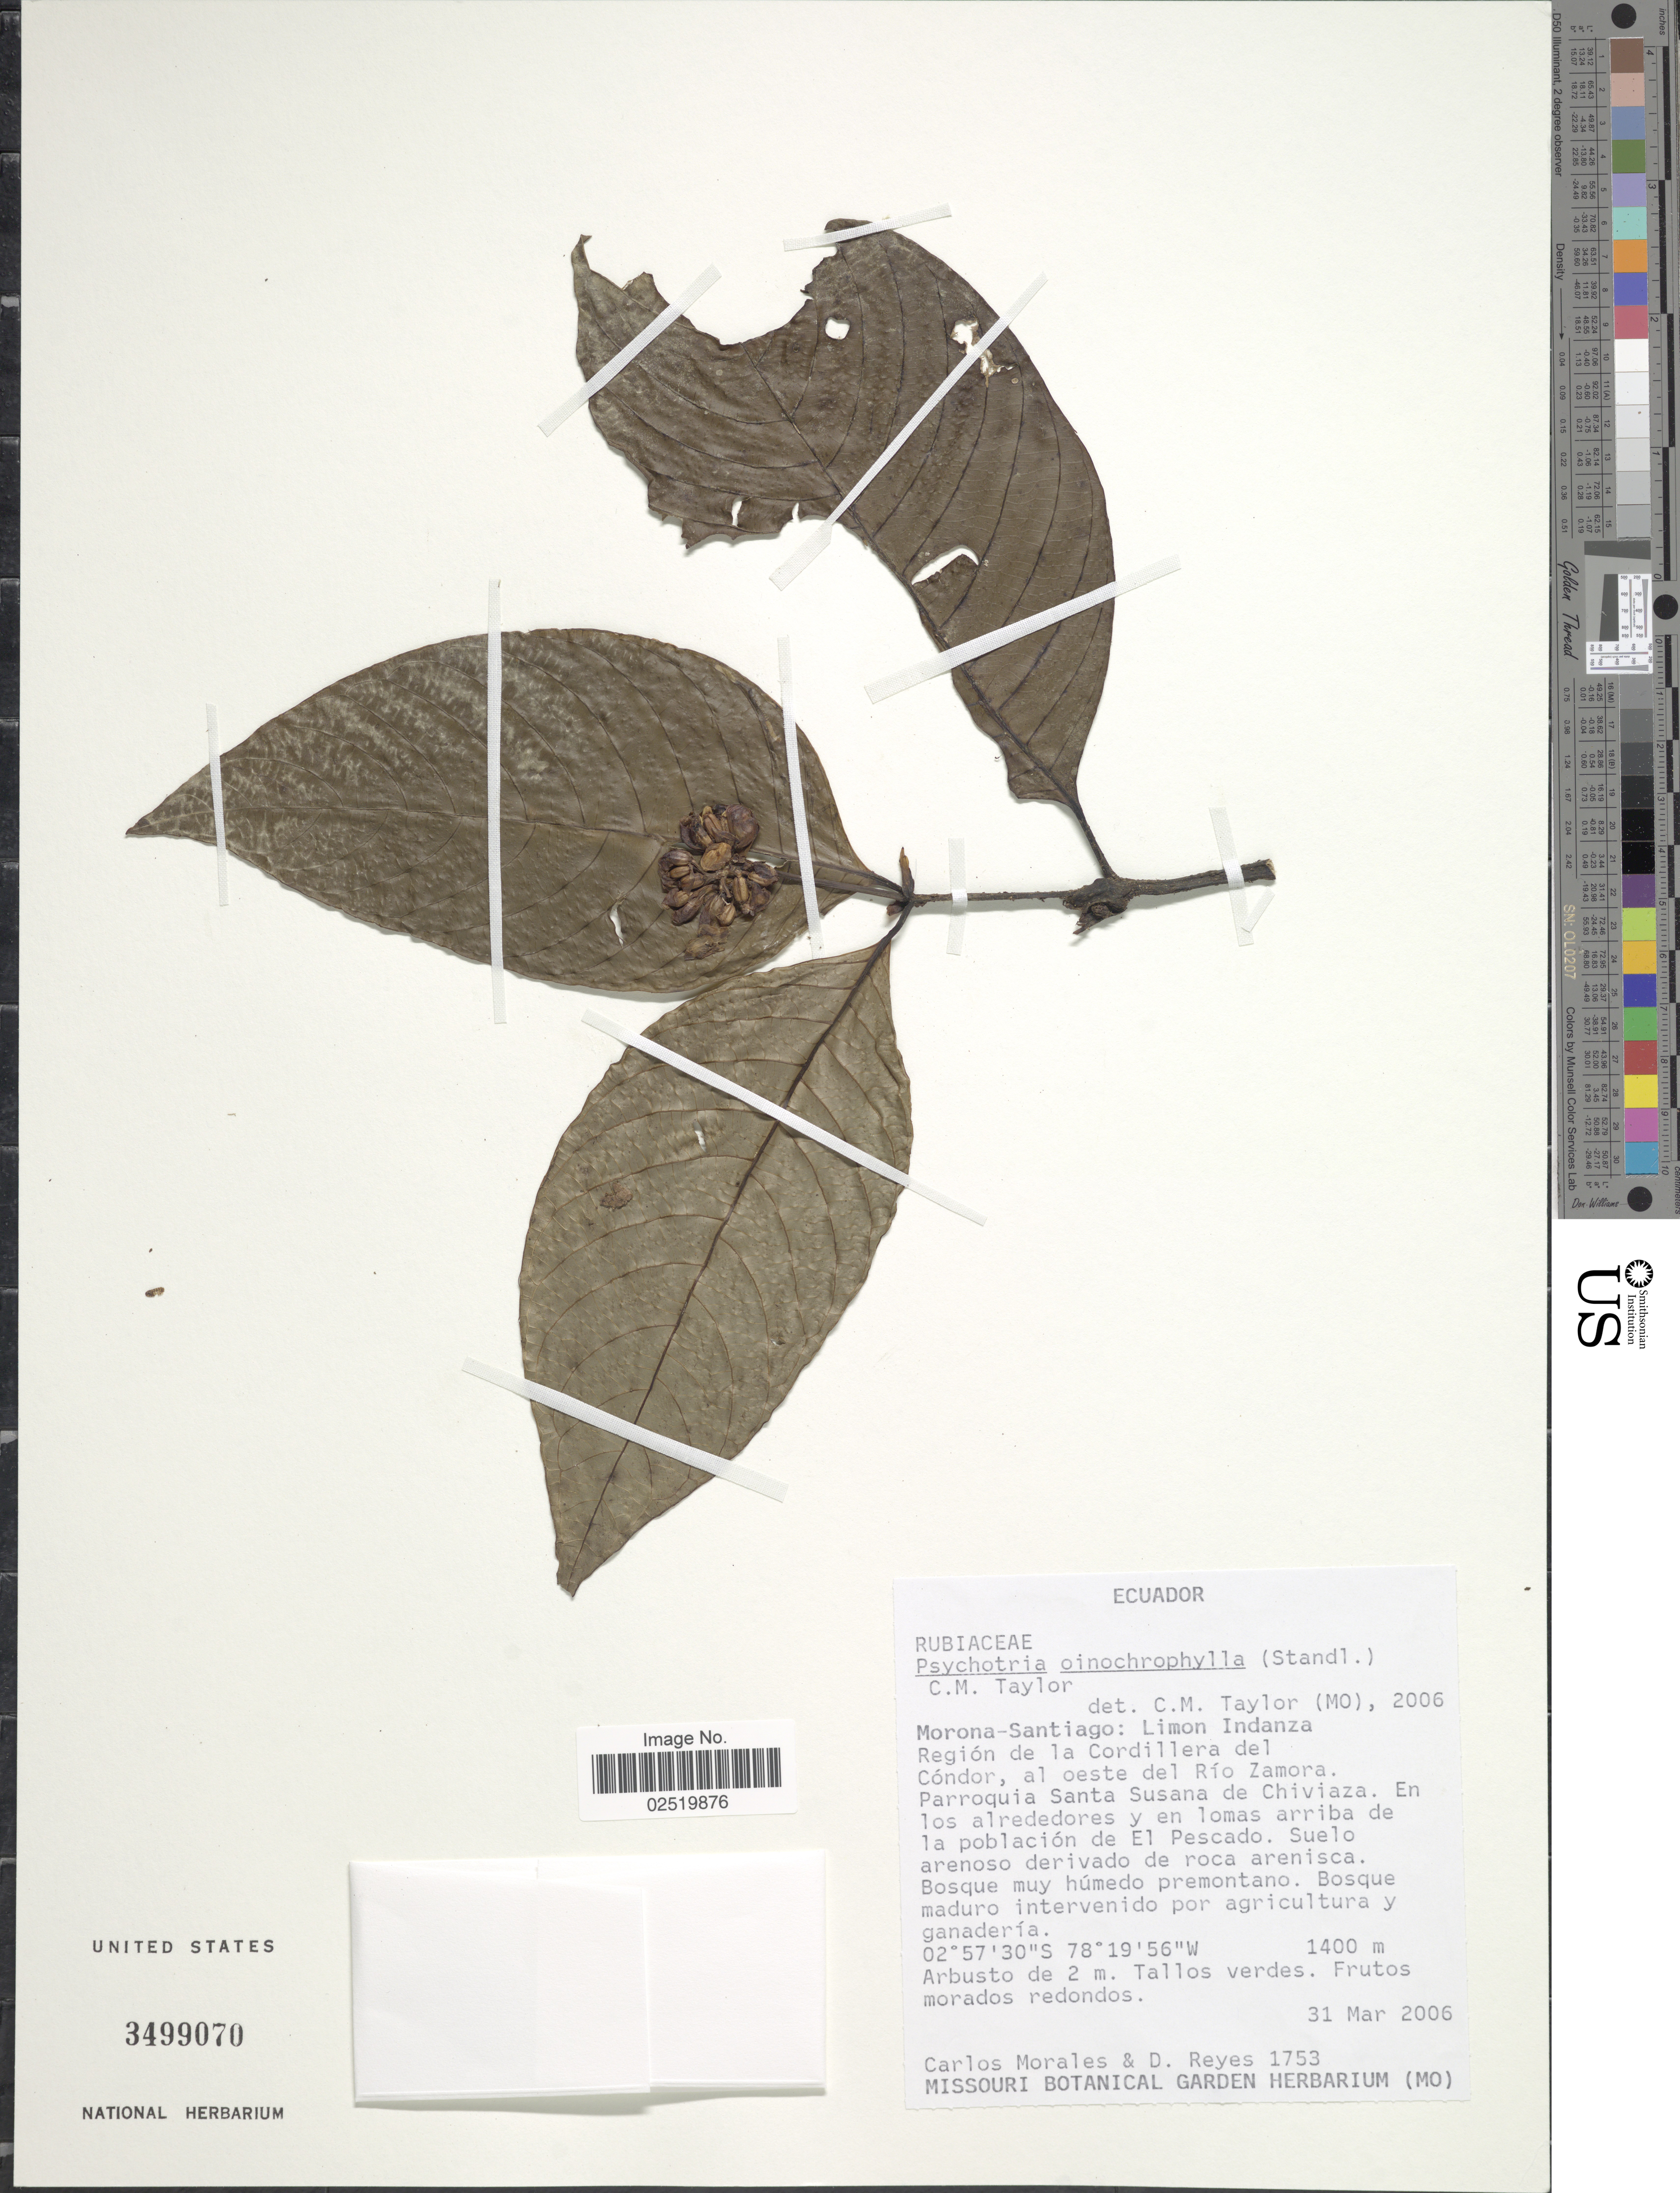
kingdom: Plantae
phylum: Tracheophyta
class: Magnoliopsida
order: Gentianales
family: Rubiaceae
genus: Psychotria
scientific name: Psychotria oinochrophylla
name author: (Standl.) C.M. Taylor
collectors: C. Morales & D. Reyes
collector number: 1753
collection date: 2006-03-31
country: Ecuador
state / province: Morona-Santiago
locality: Limon Indanza. Region de la Cordillera del Condor, al oeste del Rio Zamora, Parroquia Santa Susana de Chiviaza. En los alrededores y en lomas arriba de la poblacion de El Pescado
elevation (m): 1400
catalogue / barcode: US 3499070